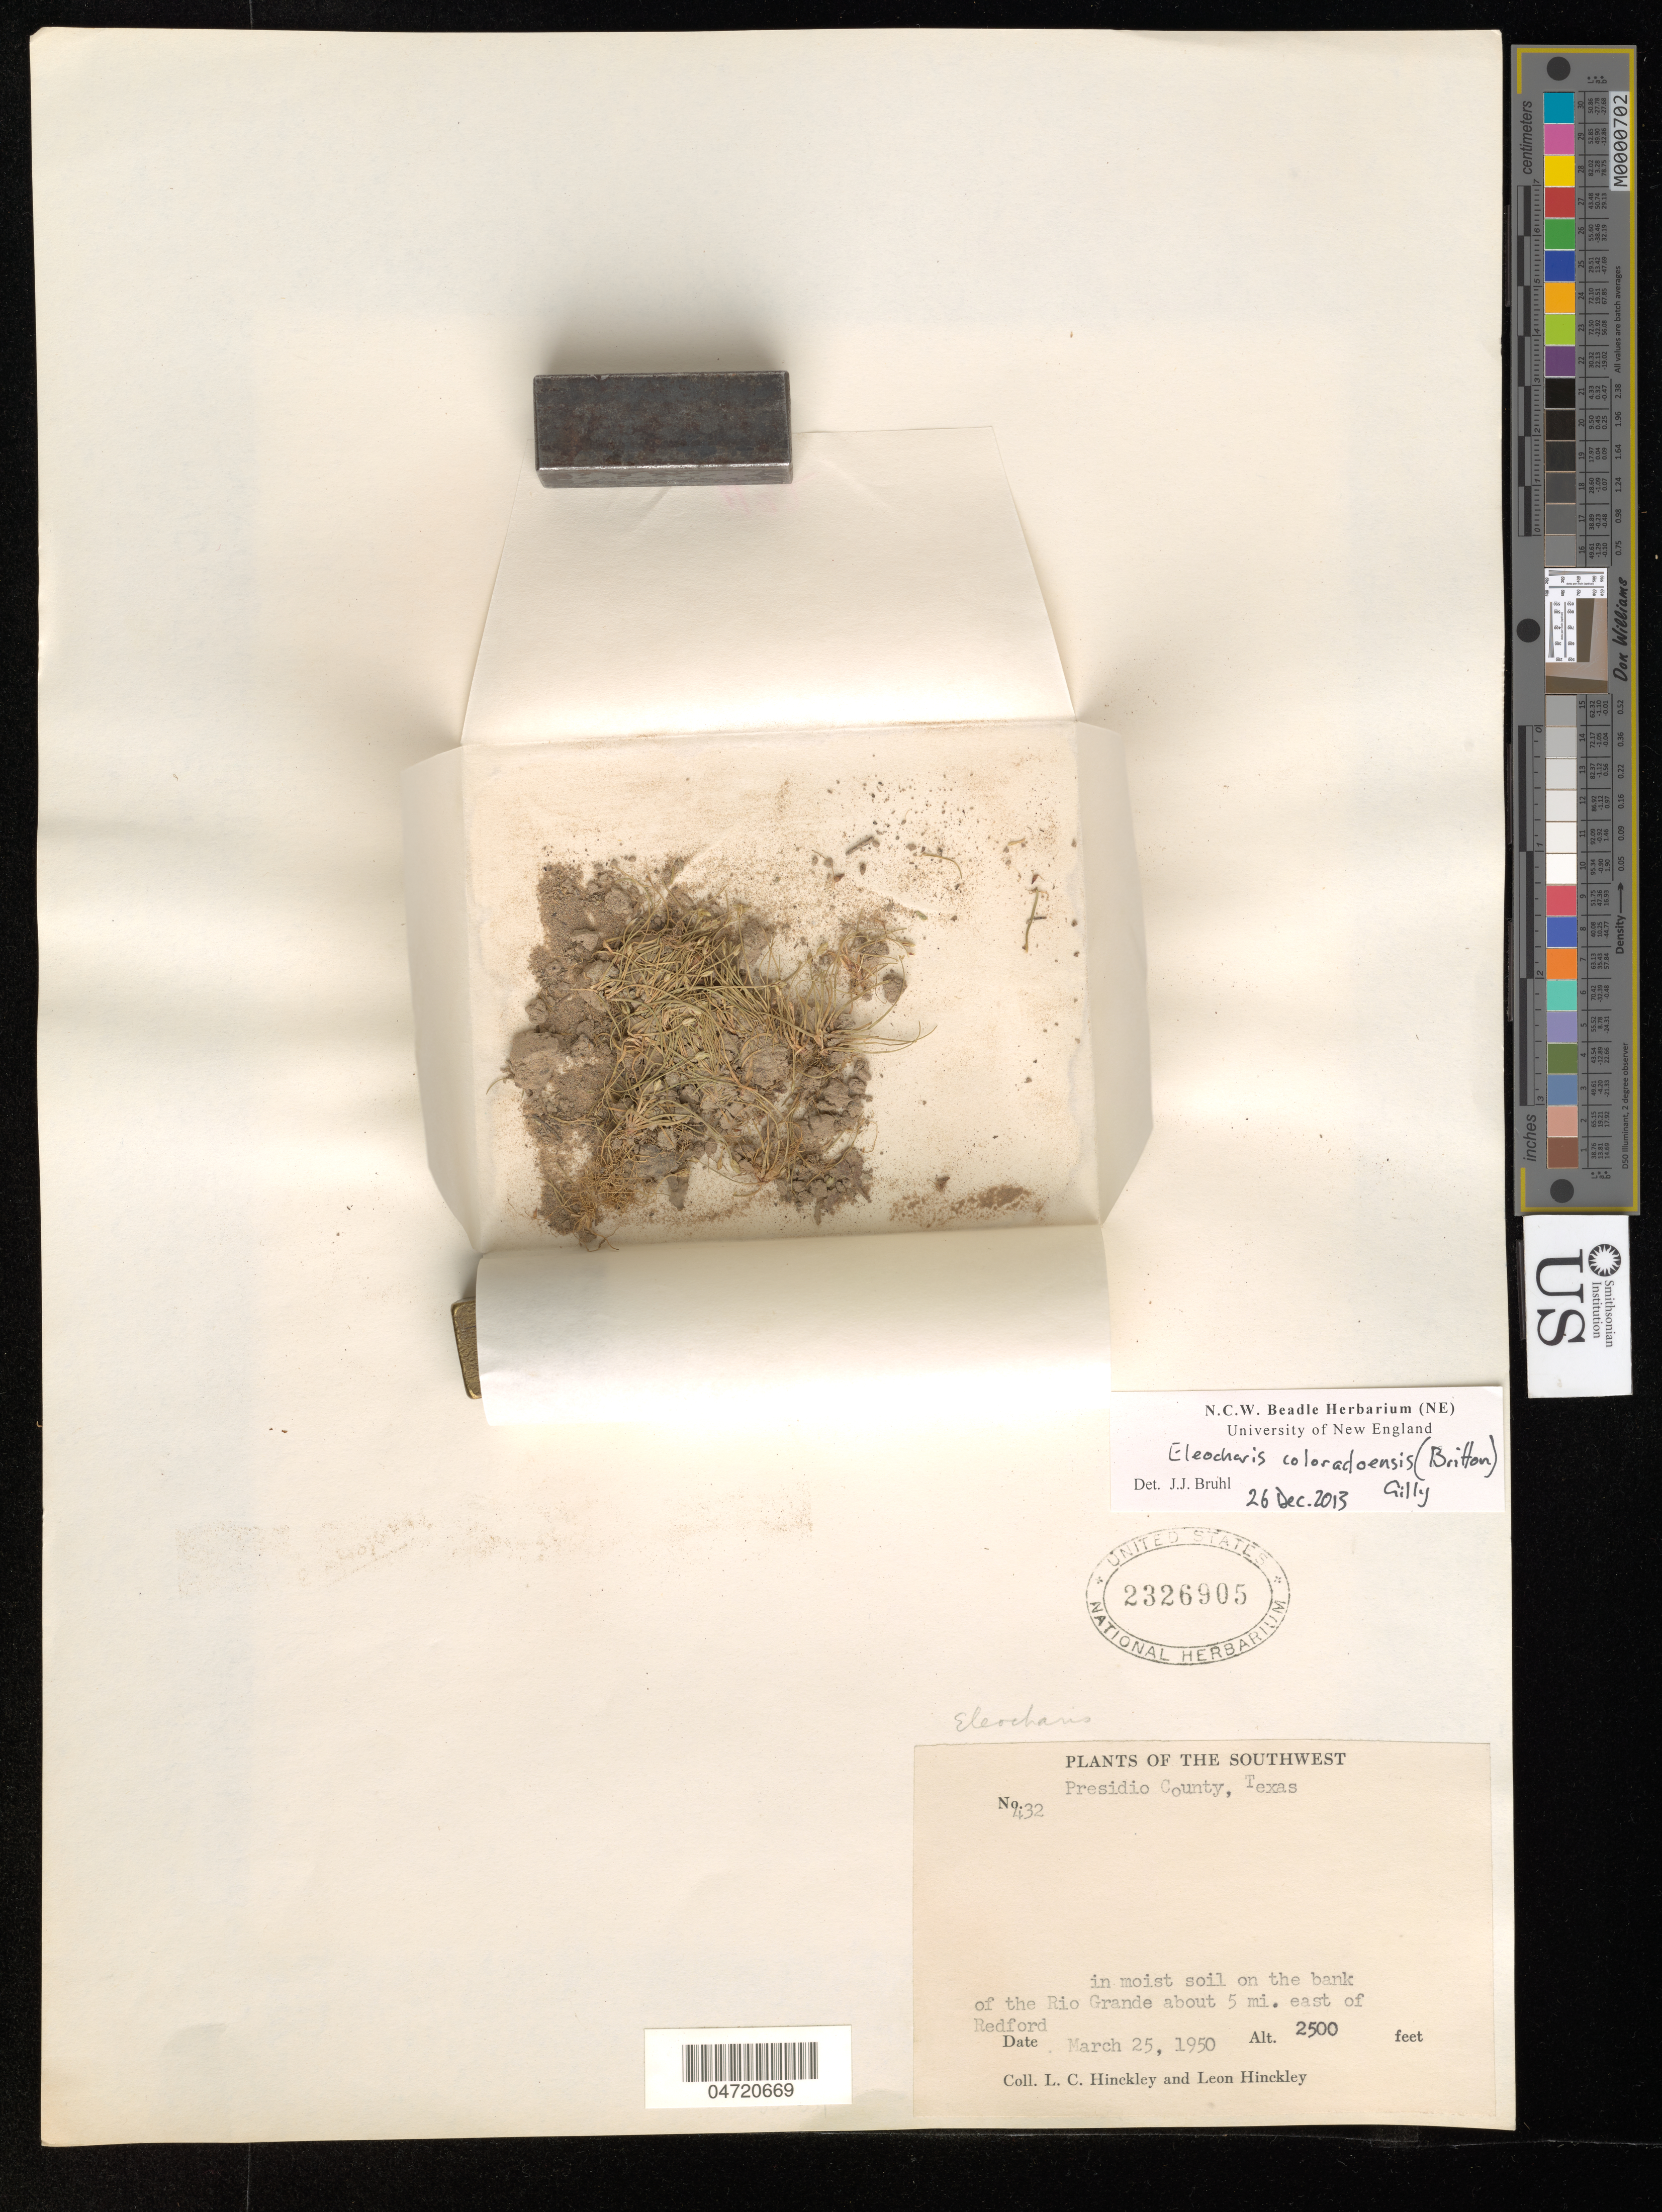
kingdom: Plantae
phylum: Tracheophyta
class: Liliopsida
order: Poales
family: Cyperaceae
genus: Eleocharis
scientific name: Eleocharis coloradoensis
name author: (Britton) Gilly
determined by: Bruhl, J. J., (NE), University of New England (AUSTRALIA)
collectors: L. Hinckley & L. Hinckley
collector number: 432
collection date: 1950-03-25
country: United States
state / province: Texas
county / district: Presidio County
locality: On the road down the Rio Grande about 5 miles E of Redford.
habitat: In moist soil on the bank of the river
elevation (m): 762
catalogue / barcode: US 2326905